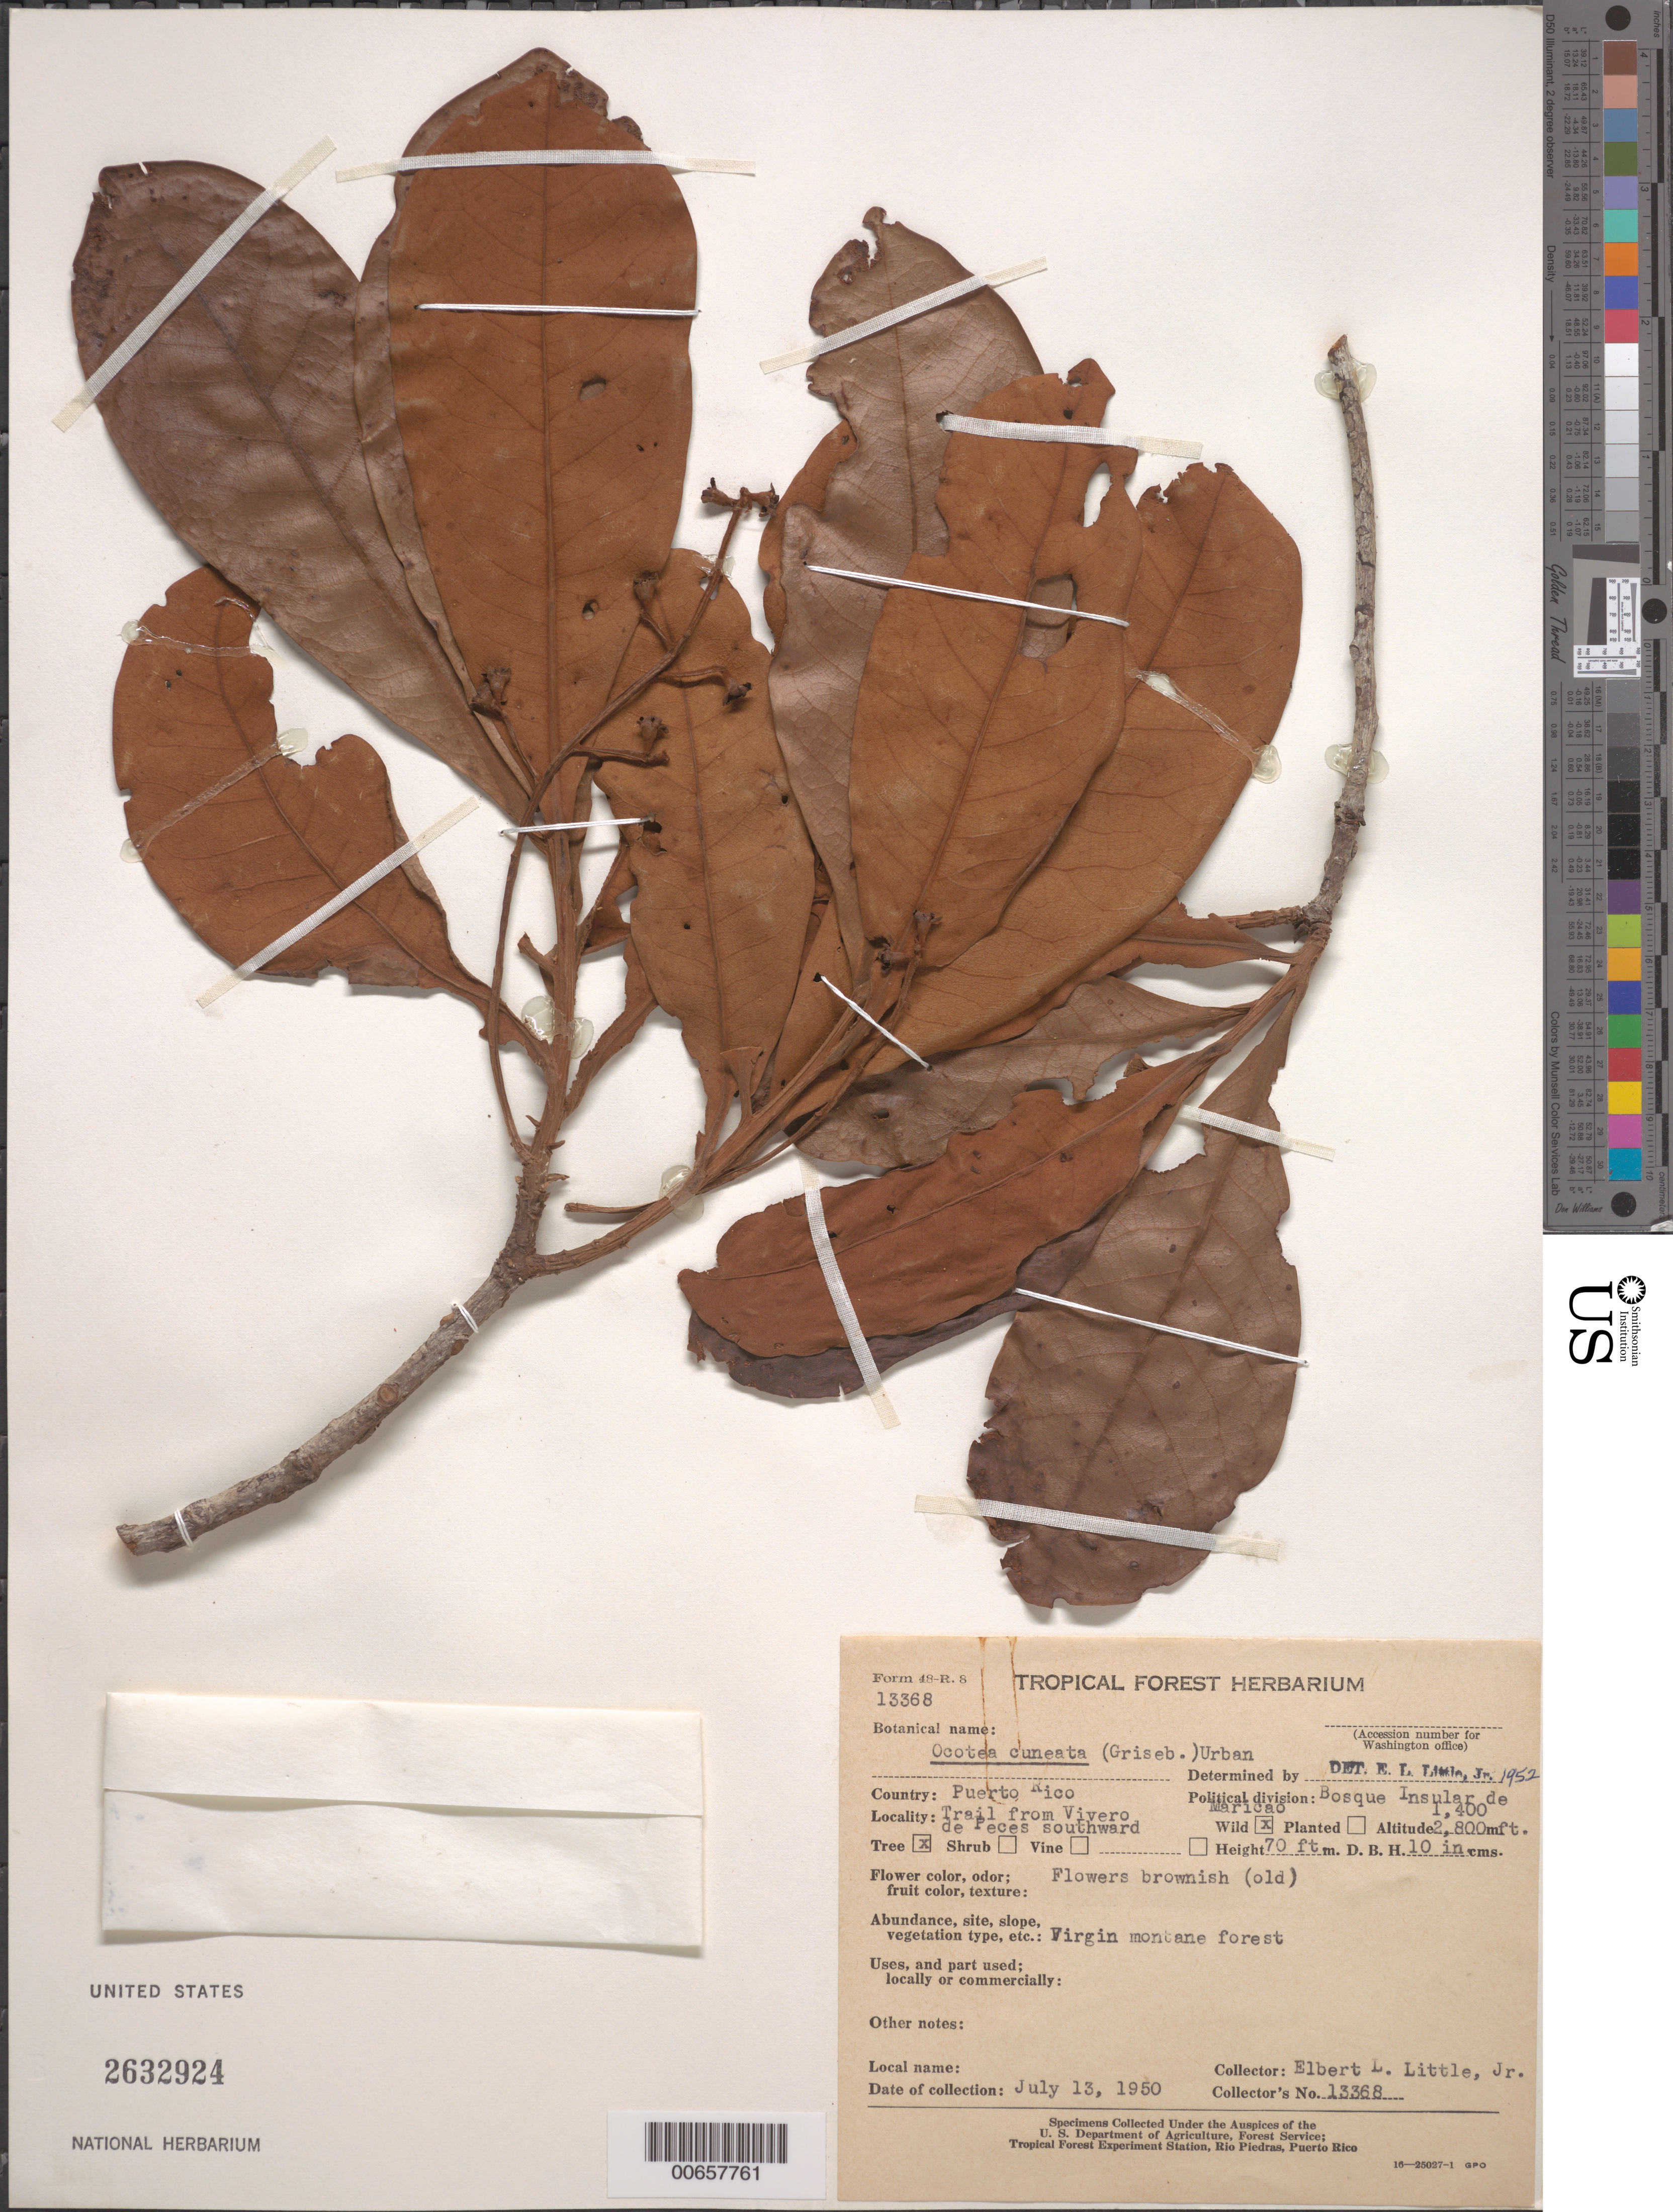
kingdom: Plantae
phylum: Tracheophyta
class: Magnoliopsida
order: Laurales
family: Lauraceae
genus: Ocotea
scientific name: Ocotea cuneata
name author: (Griseb.) M. Gómez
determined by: Little, Elbert L., Jr., (FSSR), United States Department of Agriculture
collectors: E. L. Little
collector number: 13368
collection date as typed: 13 Jul 1950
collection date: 1950-07-13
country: Puerto Rico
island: Greater Antilles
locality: Bosque Insular de Maricao, Trail from Vivero de Peces Southward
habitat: Virgin montane forest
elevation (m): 427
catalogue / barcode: US 2632924